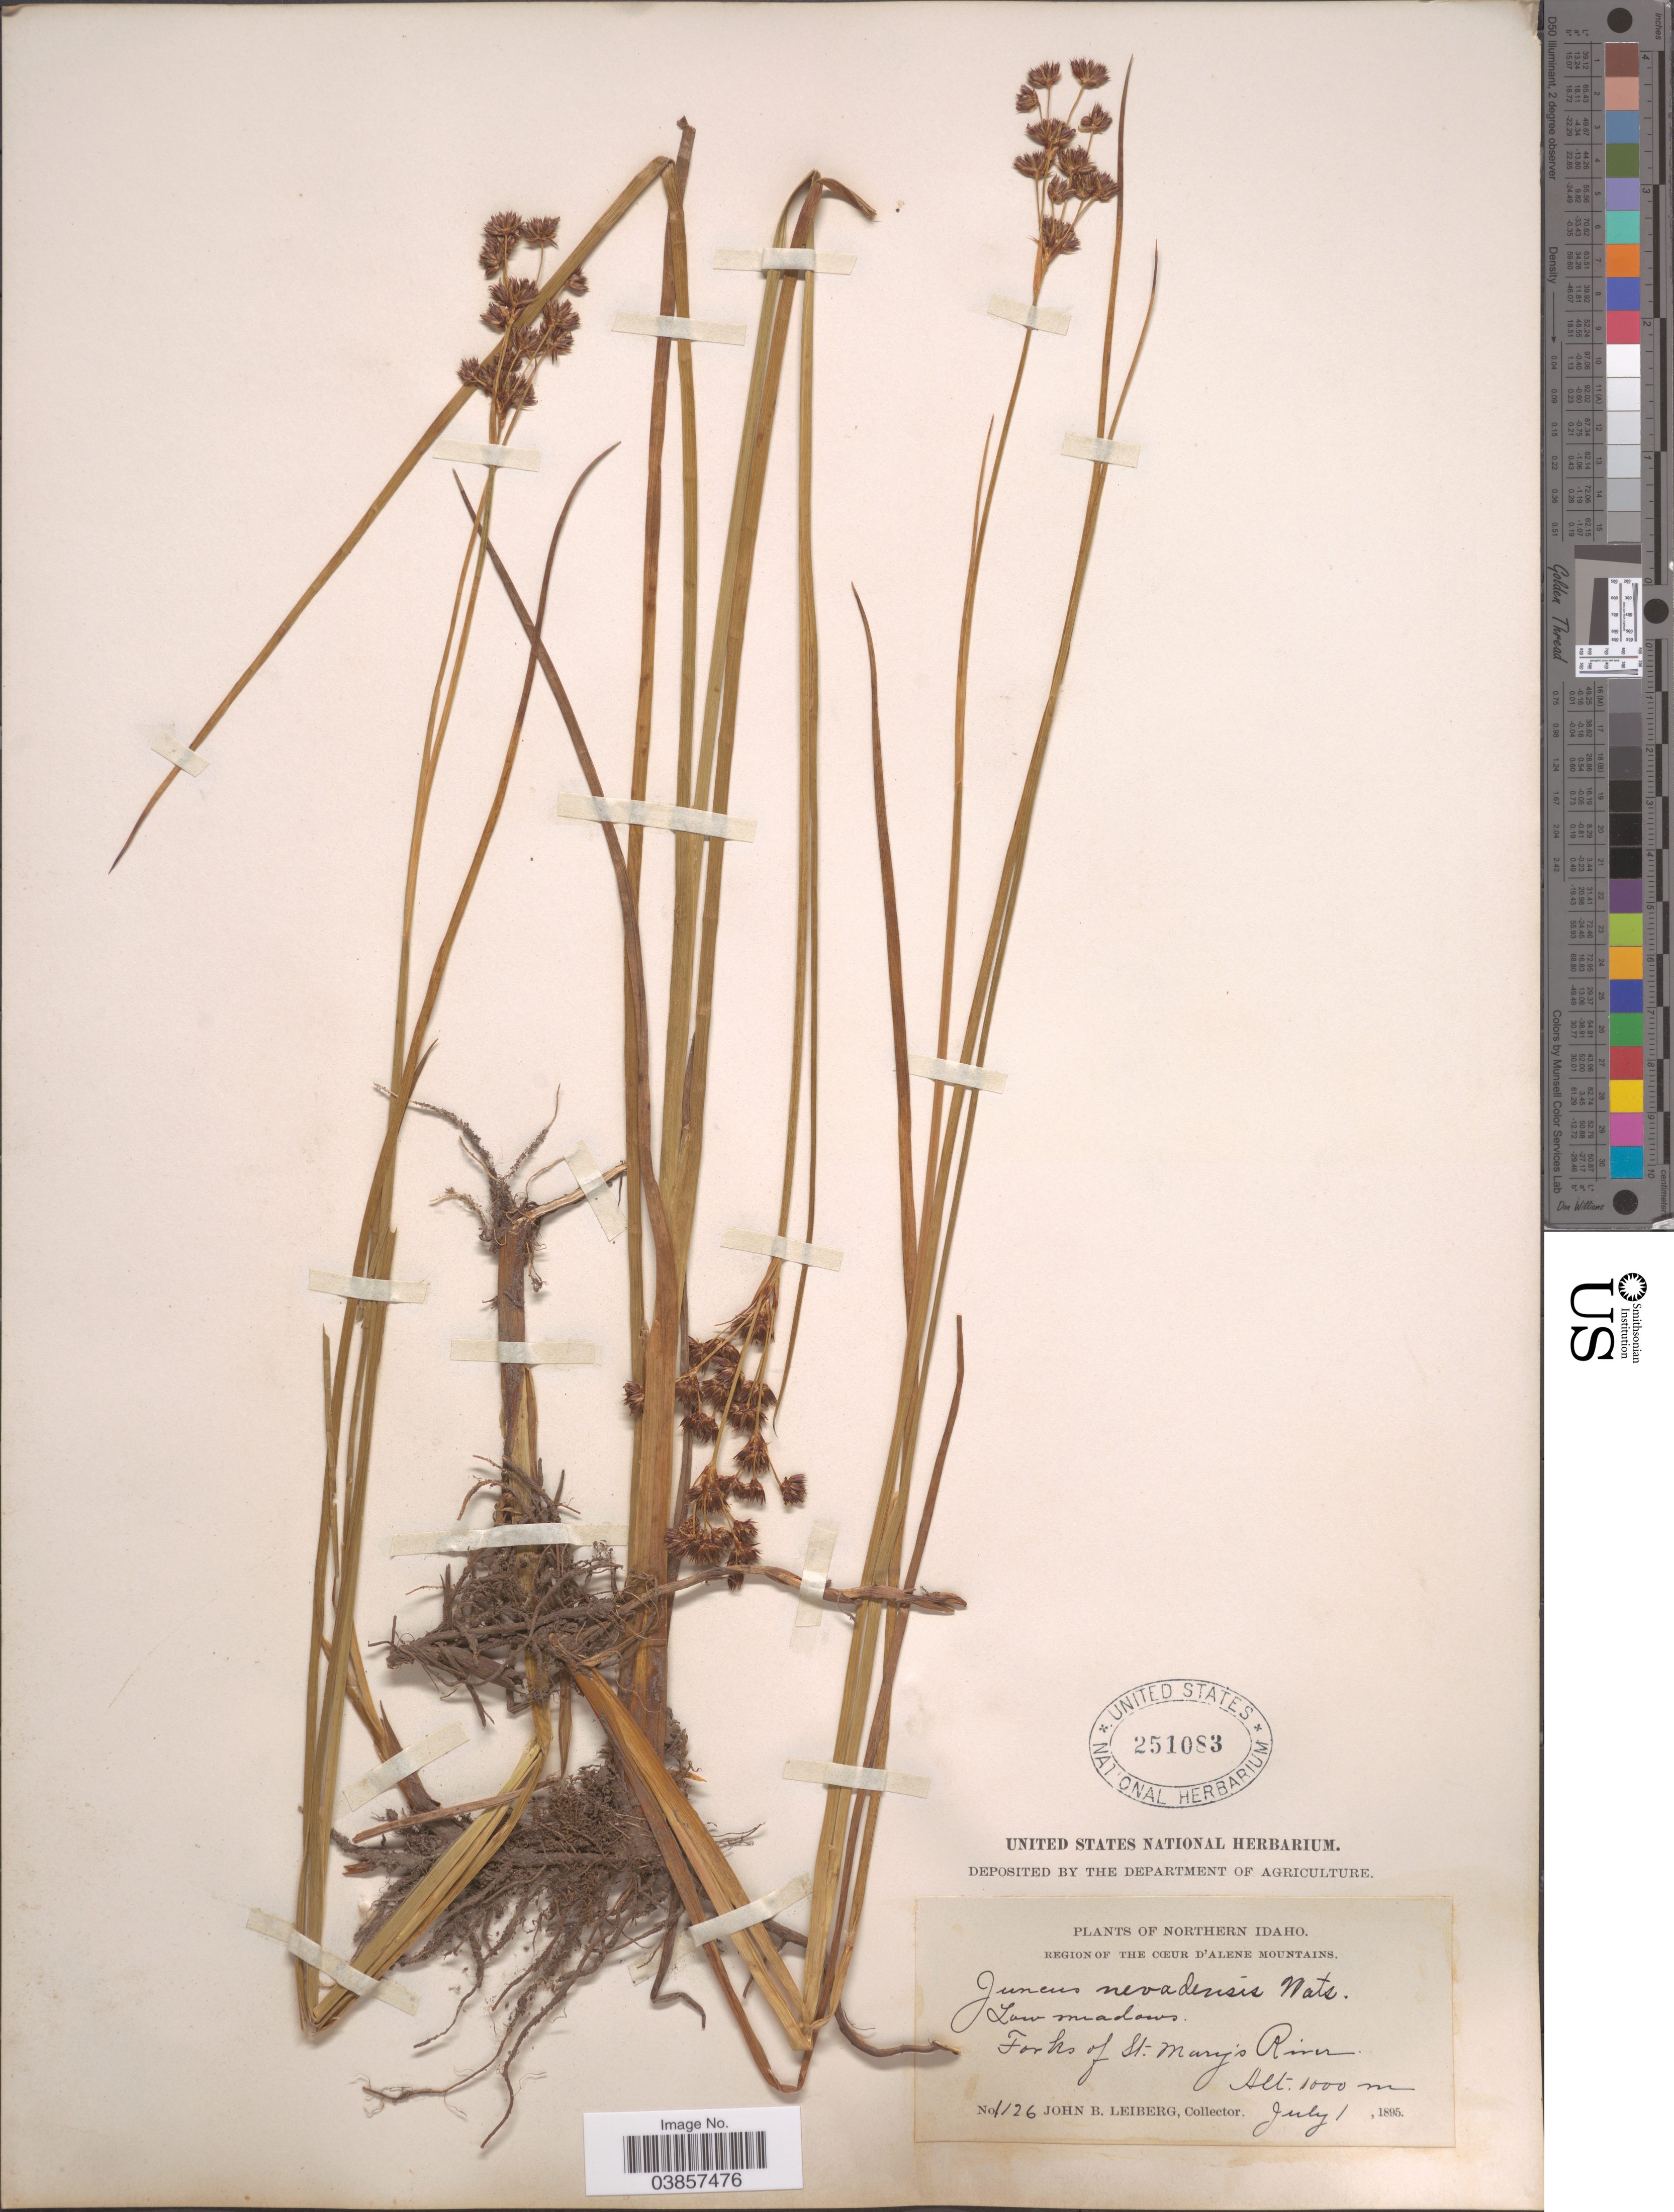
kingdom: Plantae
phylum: Tracheophyta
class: Liliopsida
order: Poales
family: Juncaceae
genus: Juncus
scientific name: Juncus suksdorfii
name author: Rydb.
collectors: J. B. Leiberg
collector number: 1126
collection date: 1895-07-01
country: United States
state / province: Idaho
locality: Northern Idaho. Region of the Cær D'Alene Mountains. Forks of St. Mary's River.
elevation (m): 1000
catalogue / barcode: US 251083